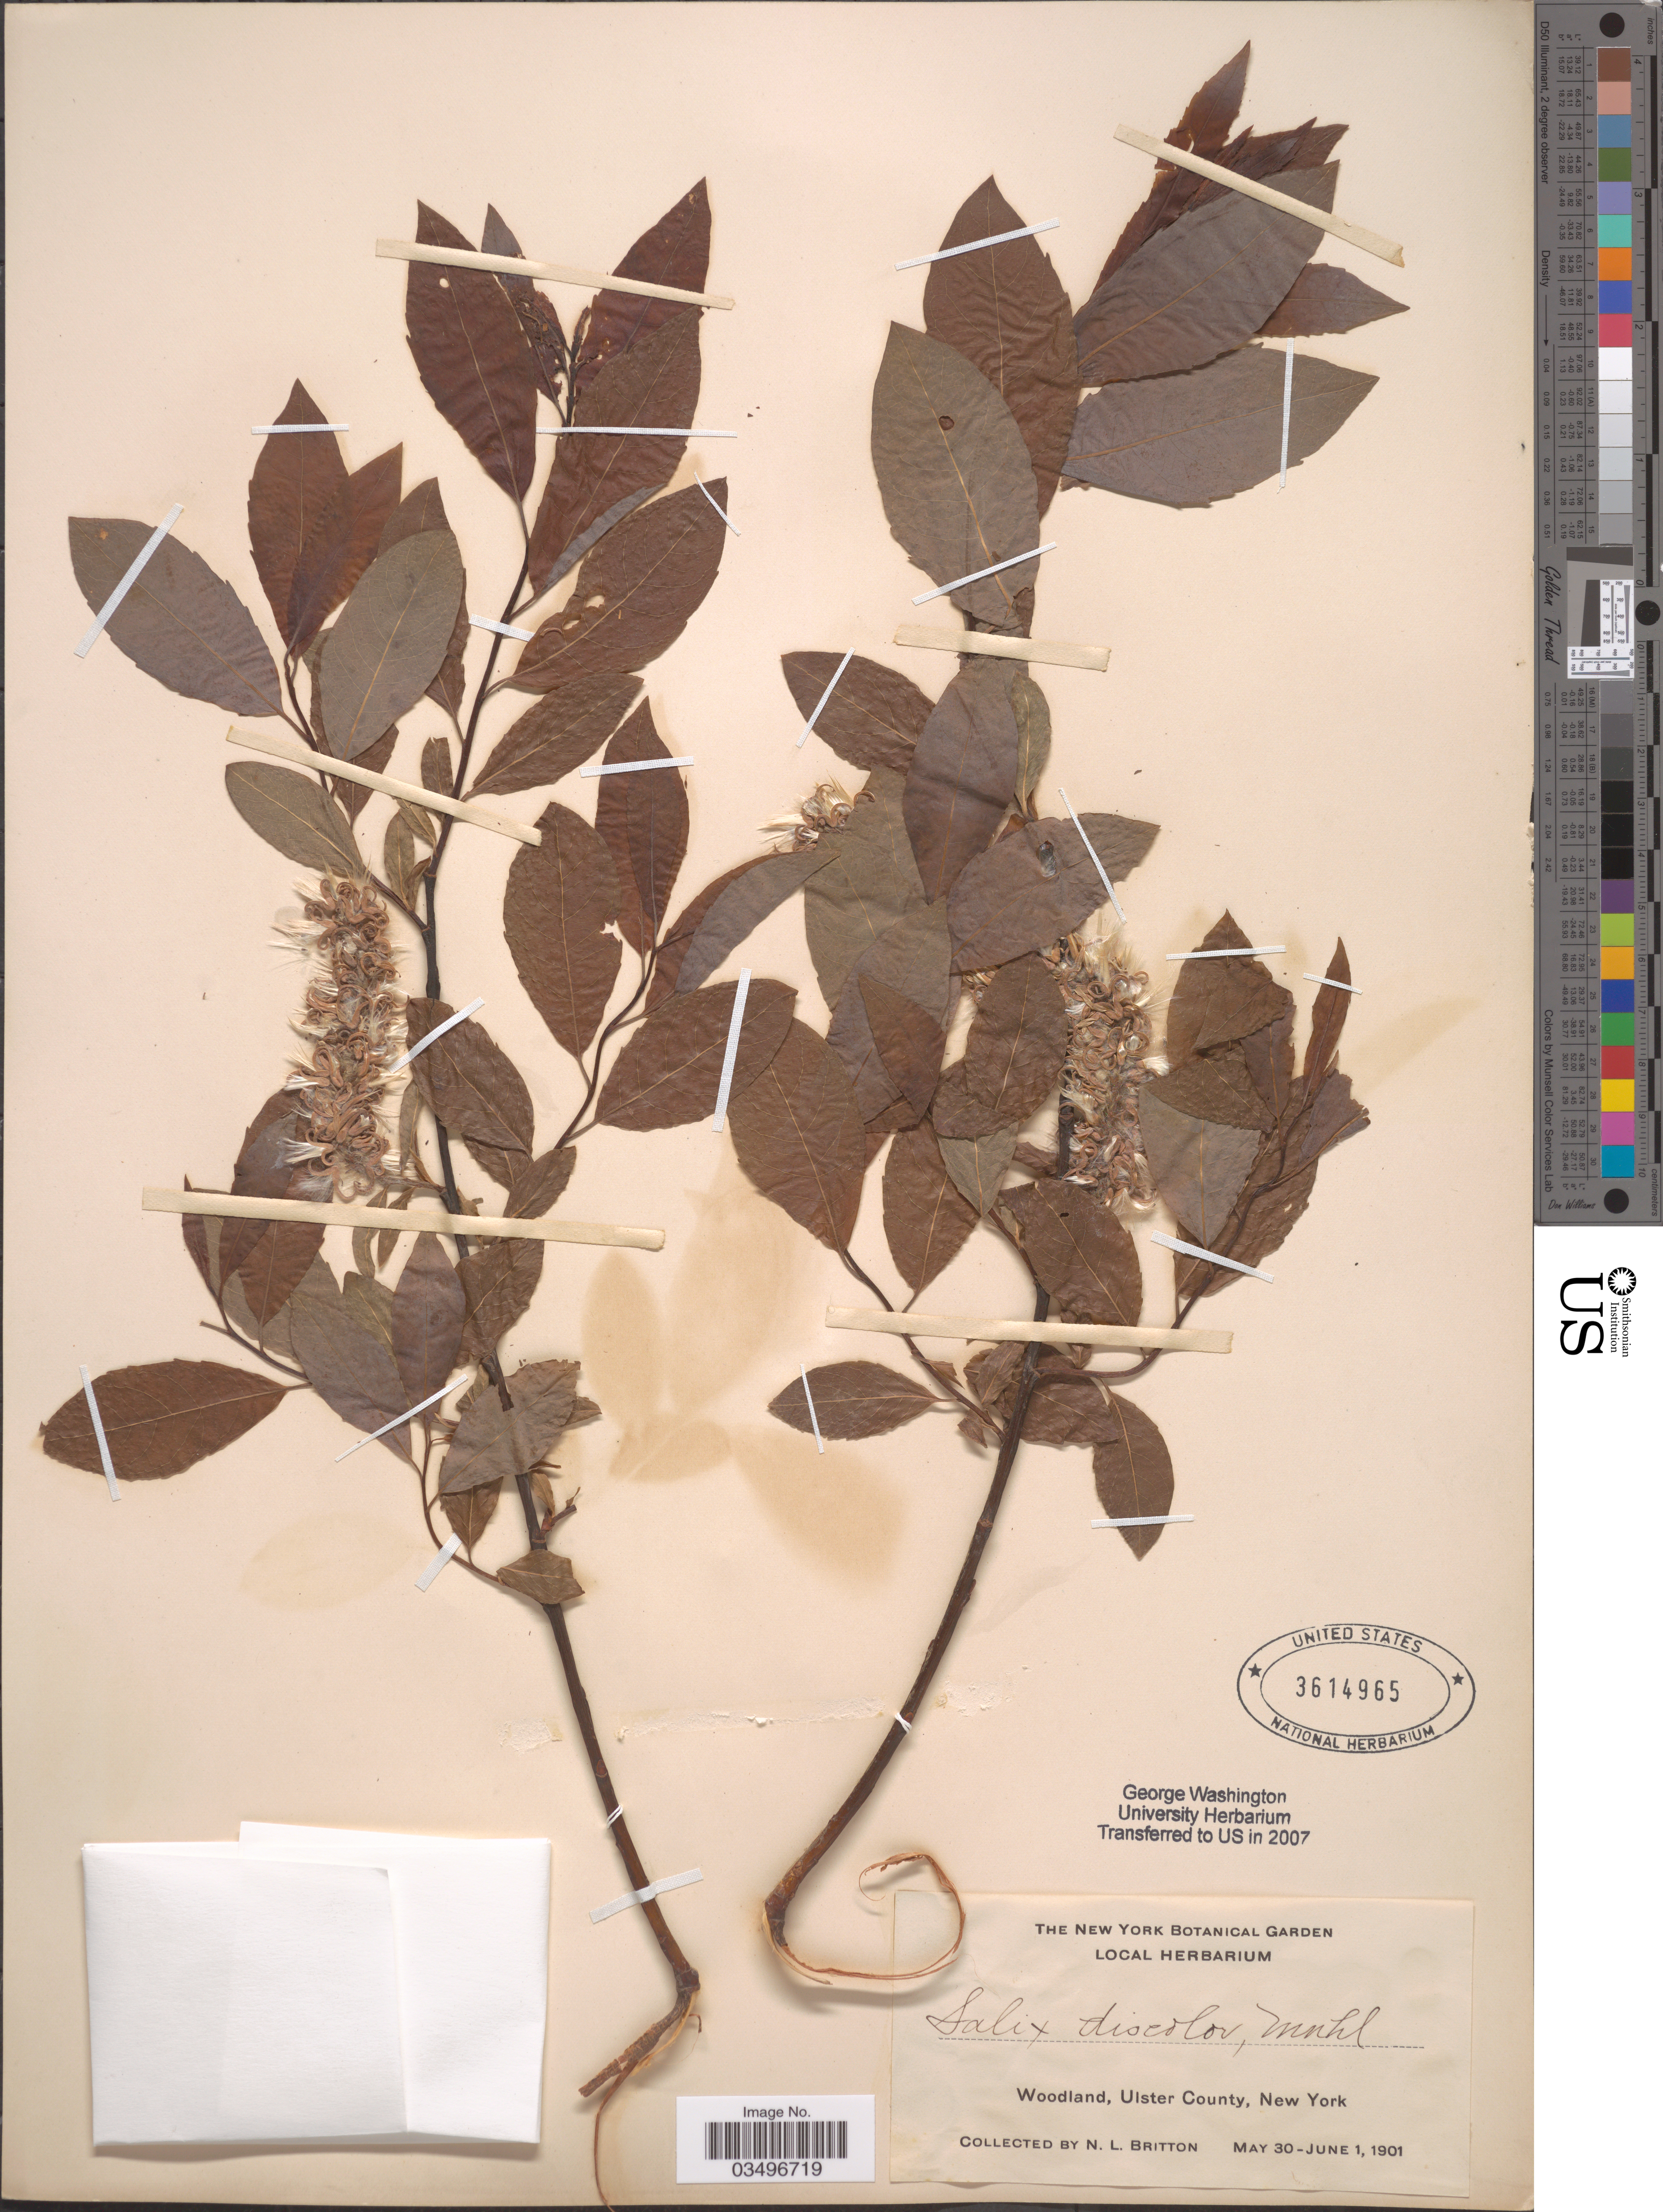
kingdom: Plantae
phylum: Tracheophyta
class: Magnoliopsida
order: Malpighiales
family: Salicaceae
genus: Salix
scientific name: Salix discolor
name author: Muhl.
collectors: N. Britton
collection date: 1901-05-30/1901-06-01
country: United States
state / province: New York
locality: Woodland, Ulster County.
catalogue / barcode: US 3614965